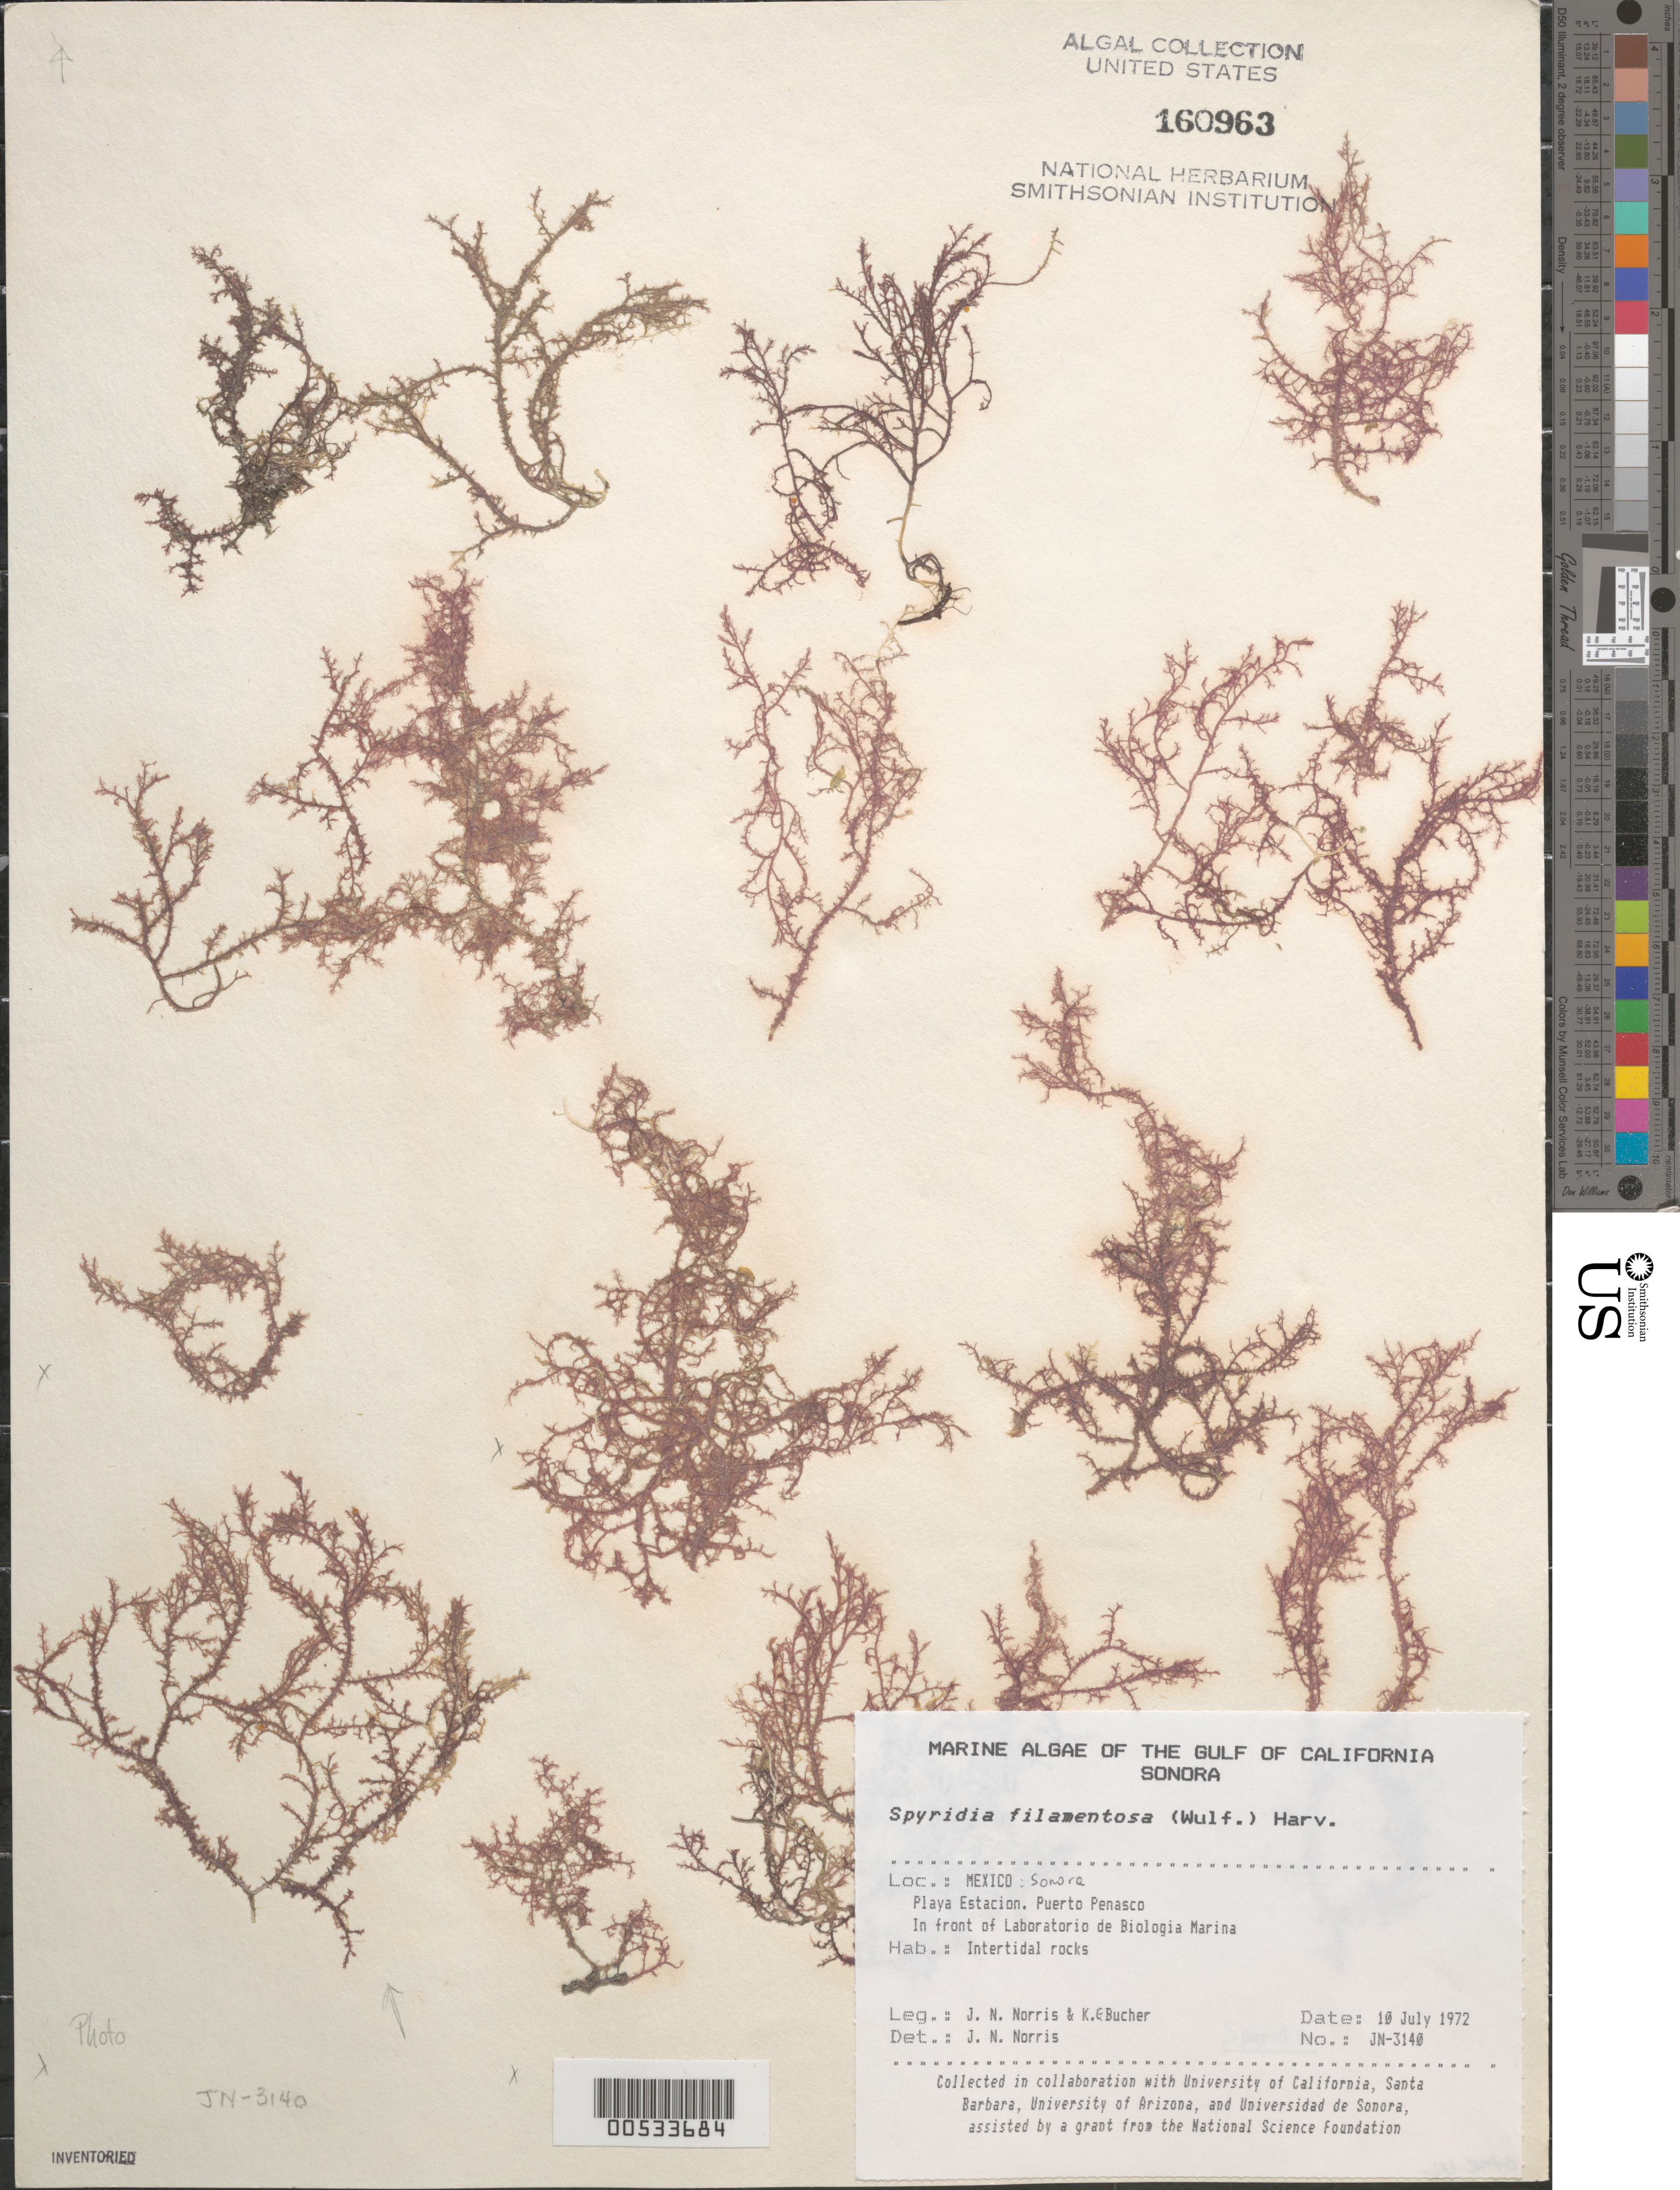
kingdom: Plantae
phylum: Rhodophyta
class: Florideophyceae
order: Ceramiales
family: Spyridiaceae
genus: Spyridia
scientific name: Spyridia filamentosa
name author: (Wulfen) Harv.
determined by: Norris, James N.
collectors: J. N. Norris & K. E. Bucher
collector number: JN-3140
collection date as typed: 10 Jul 1972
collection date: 1972-07-10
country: Mexico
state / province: Sonora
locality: Playa Estacion, Puerto Penasco, marine station shore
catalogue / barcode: US 160963